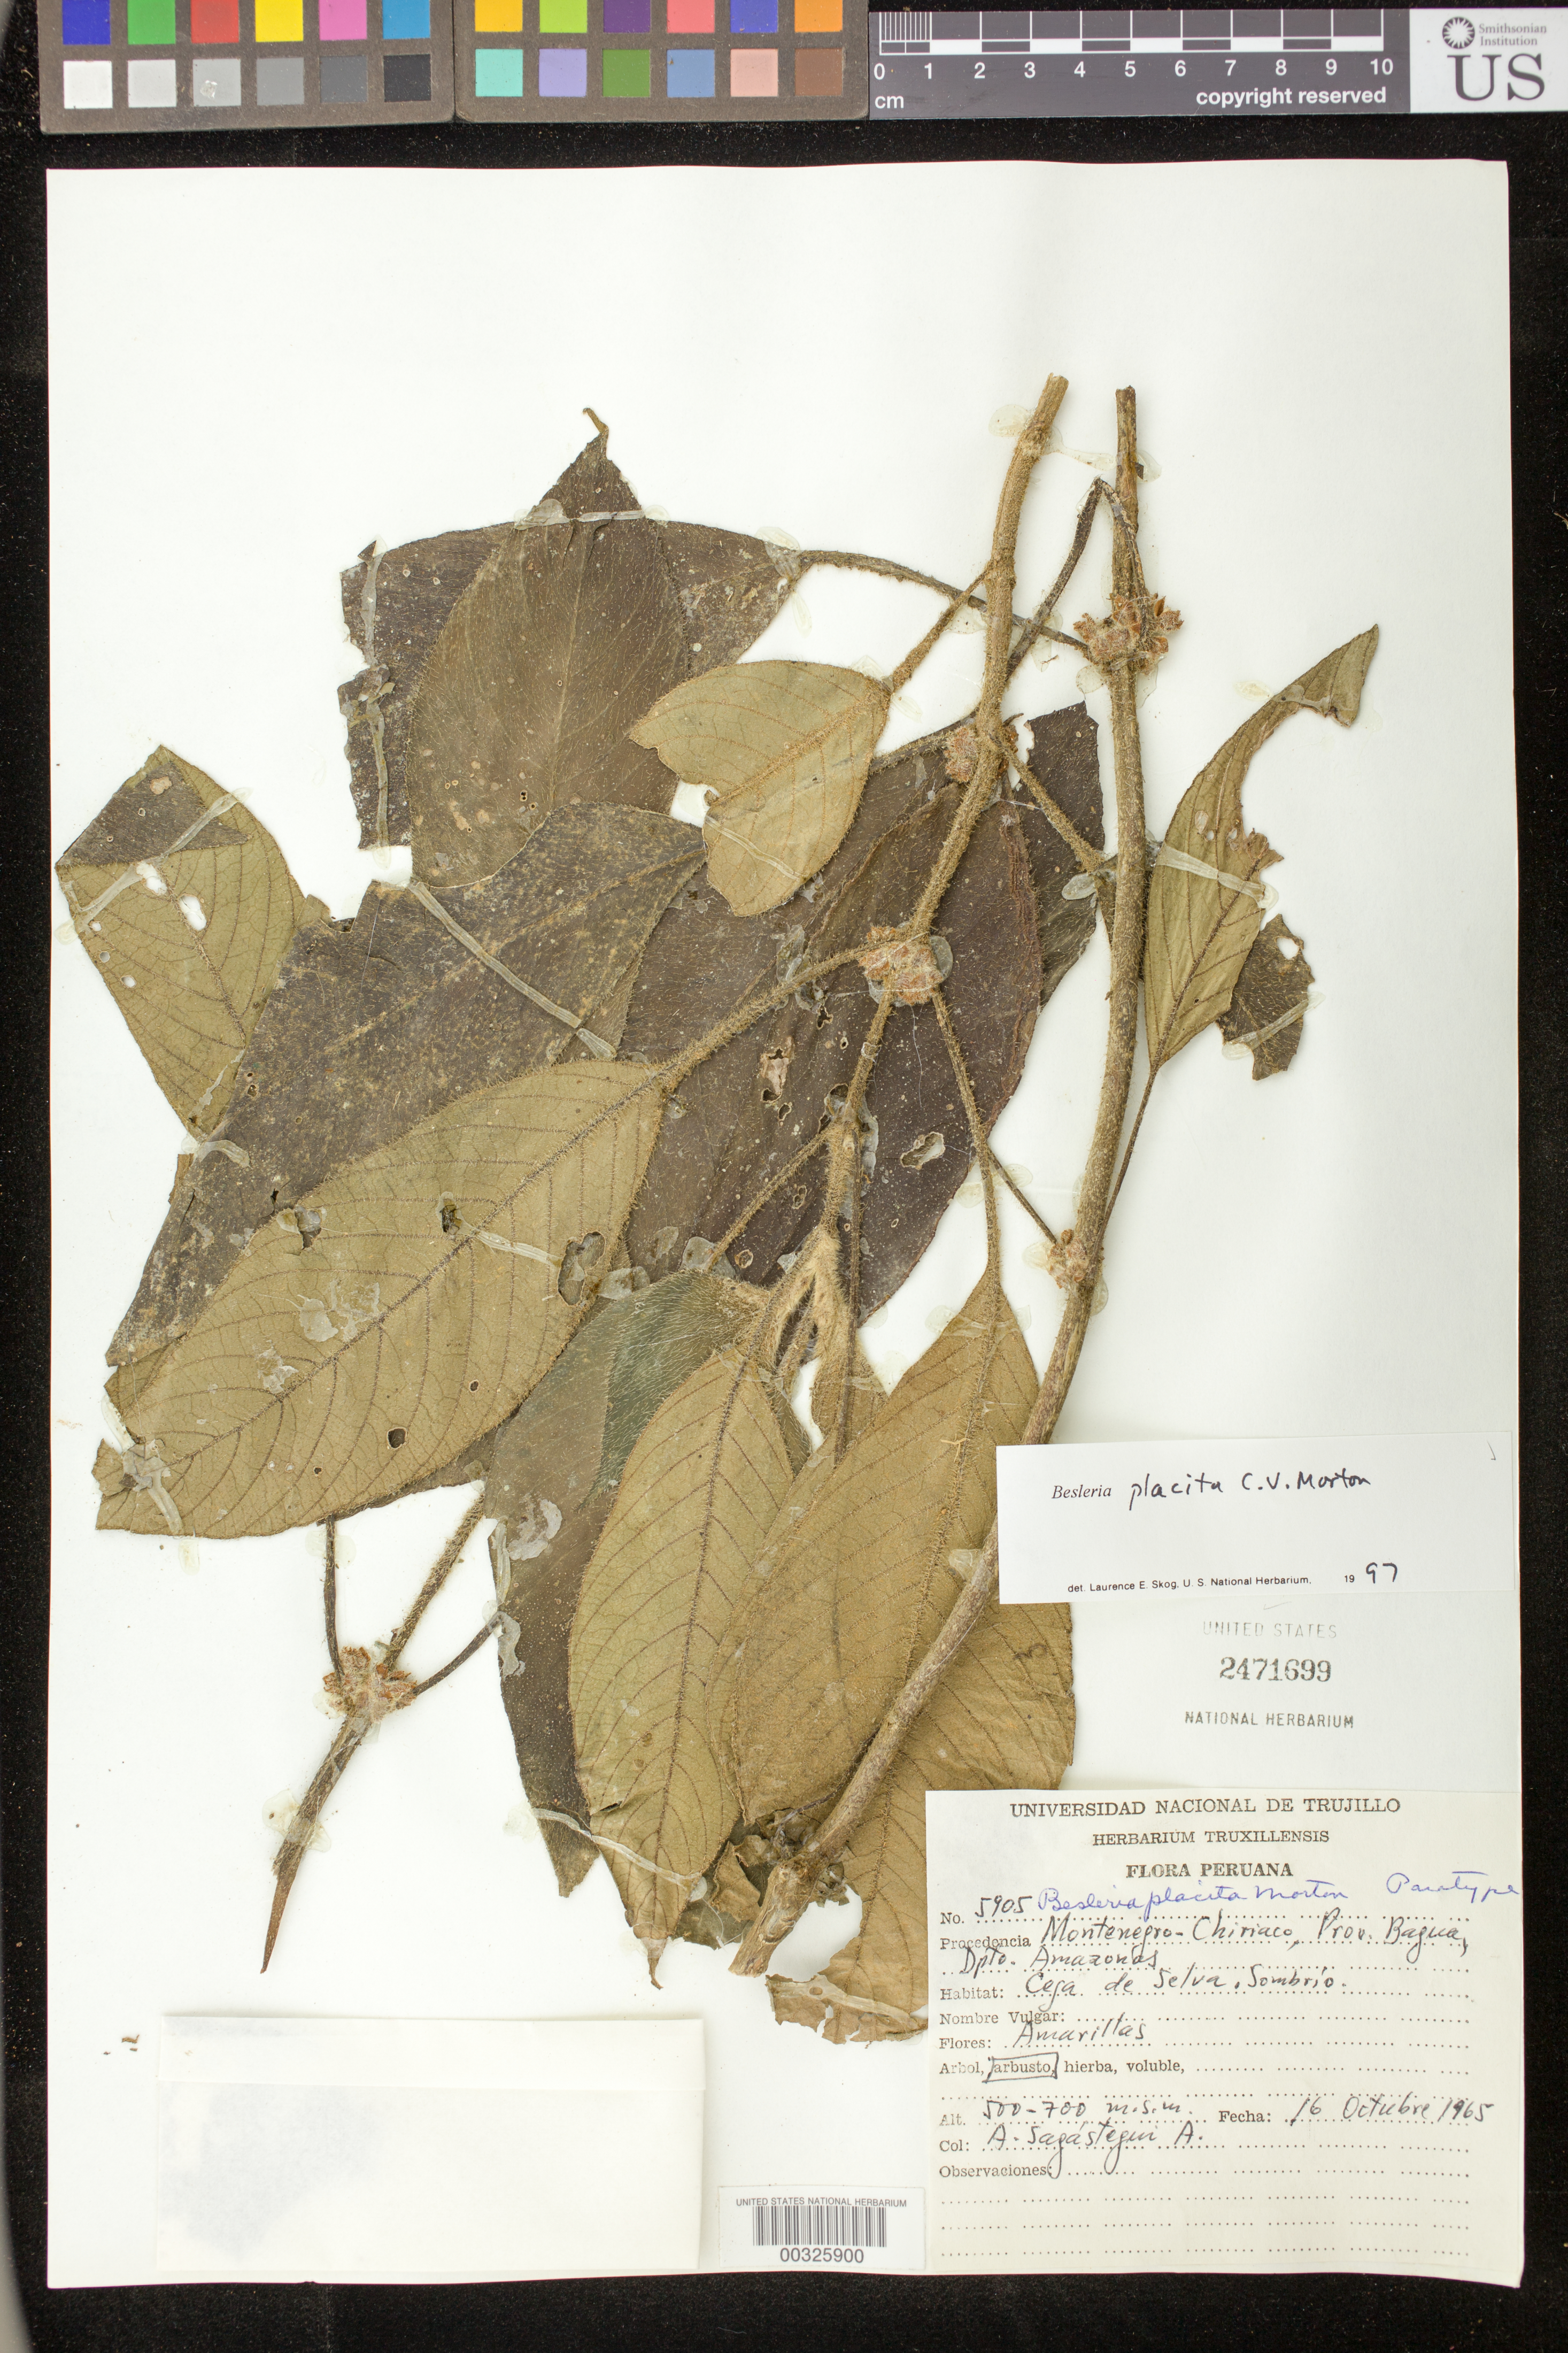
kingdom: Plantae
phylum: Tracheophyta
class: Magnoliopsida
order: Lamiales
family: Gesneriaceae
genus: Besleria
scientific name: Besleria placita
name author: C.V. Morton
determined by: Skog, Laurence E.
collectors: A. Sagástegui A.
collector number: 5905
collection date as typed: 16 Oct 1965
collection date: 1965-10-16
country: Peru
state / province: Amazonas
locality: Prov. Bagua; Montenegro - Chiriaco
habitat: Ceja de selva, sombrio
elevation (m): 500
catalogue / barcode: US 2471699